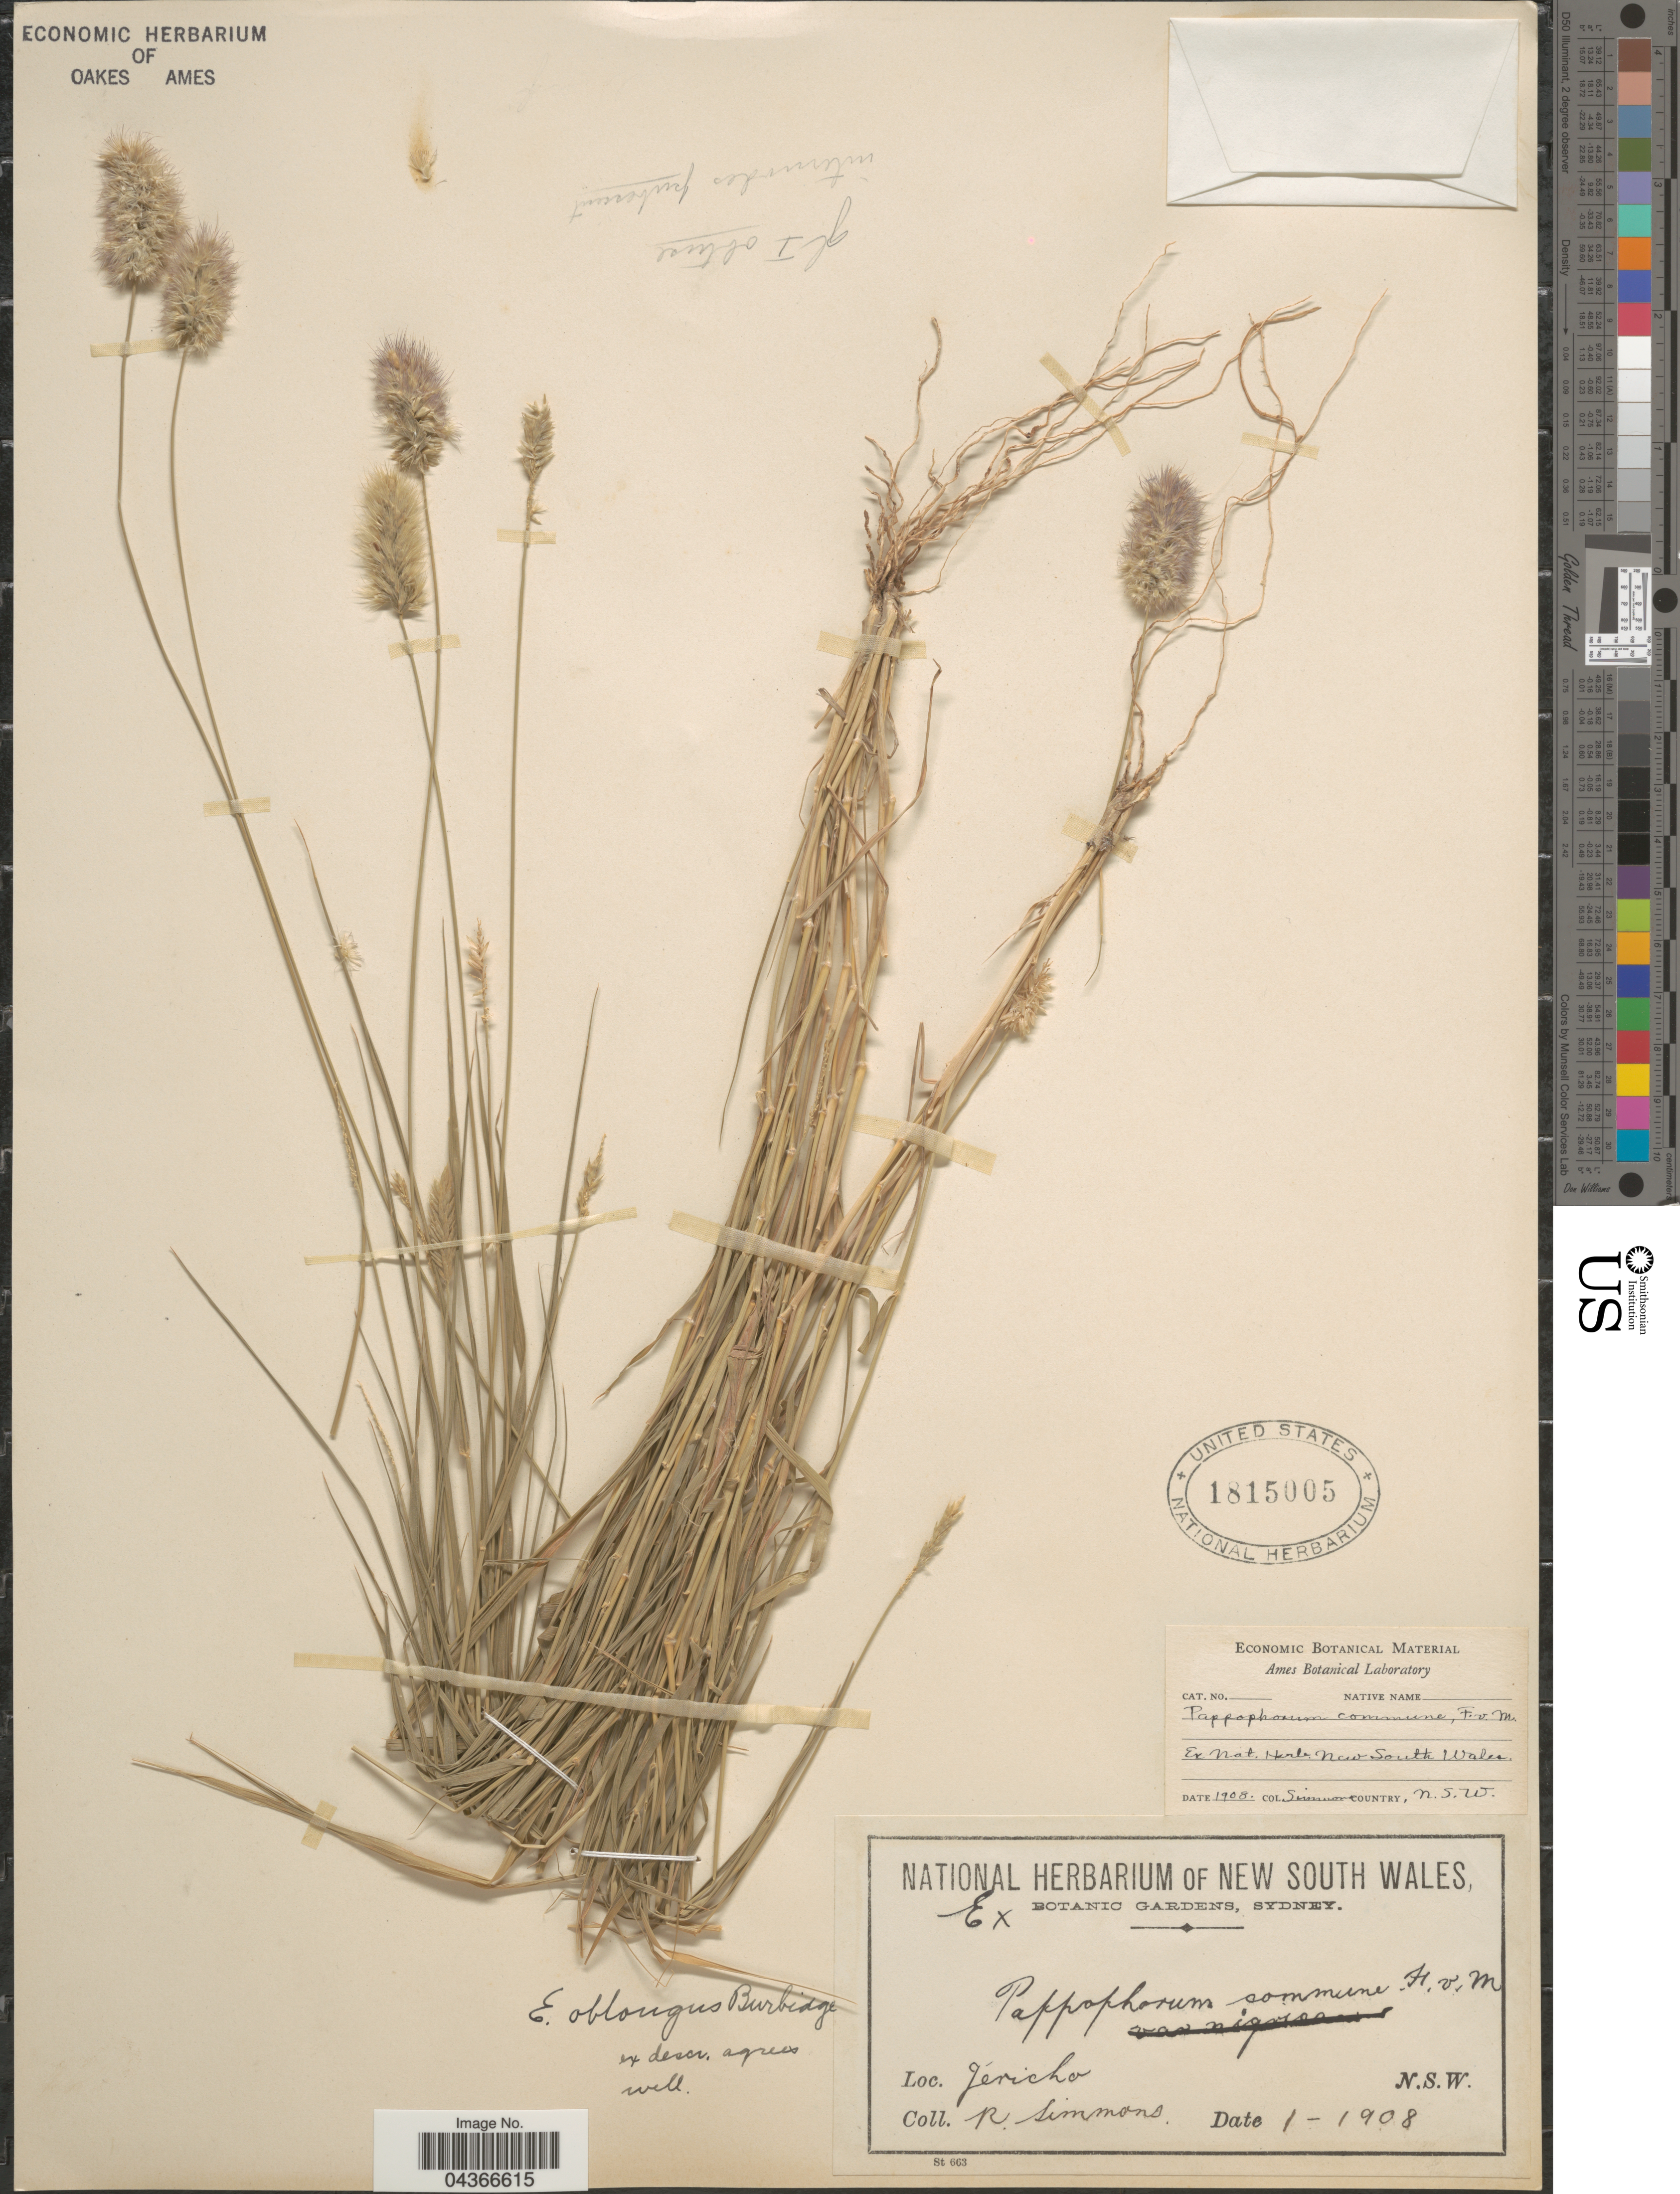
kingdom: Plantae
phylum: Tracheophyta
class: Liliopsida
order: Poales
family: Poaceae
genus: Enneapogon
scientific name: Enneapogon lindleyanus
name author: (Domin) C.E. Hubb.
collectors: R. Simmons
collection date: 1908-01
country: Australia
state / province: New South Wales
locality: Jericho.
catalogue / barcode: US 1815005